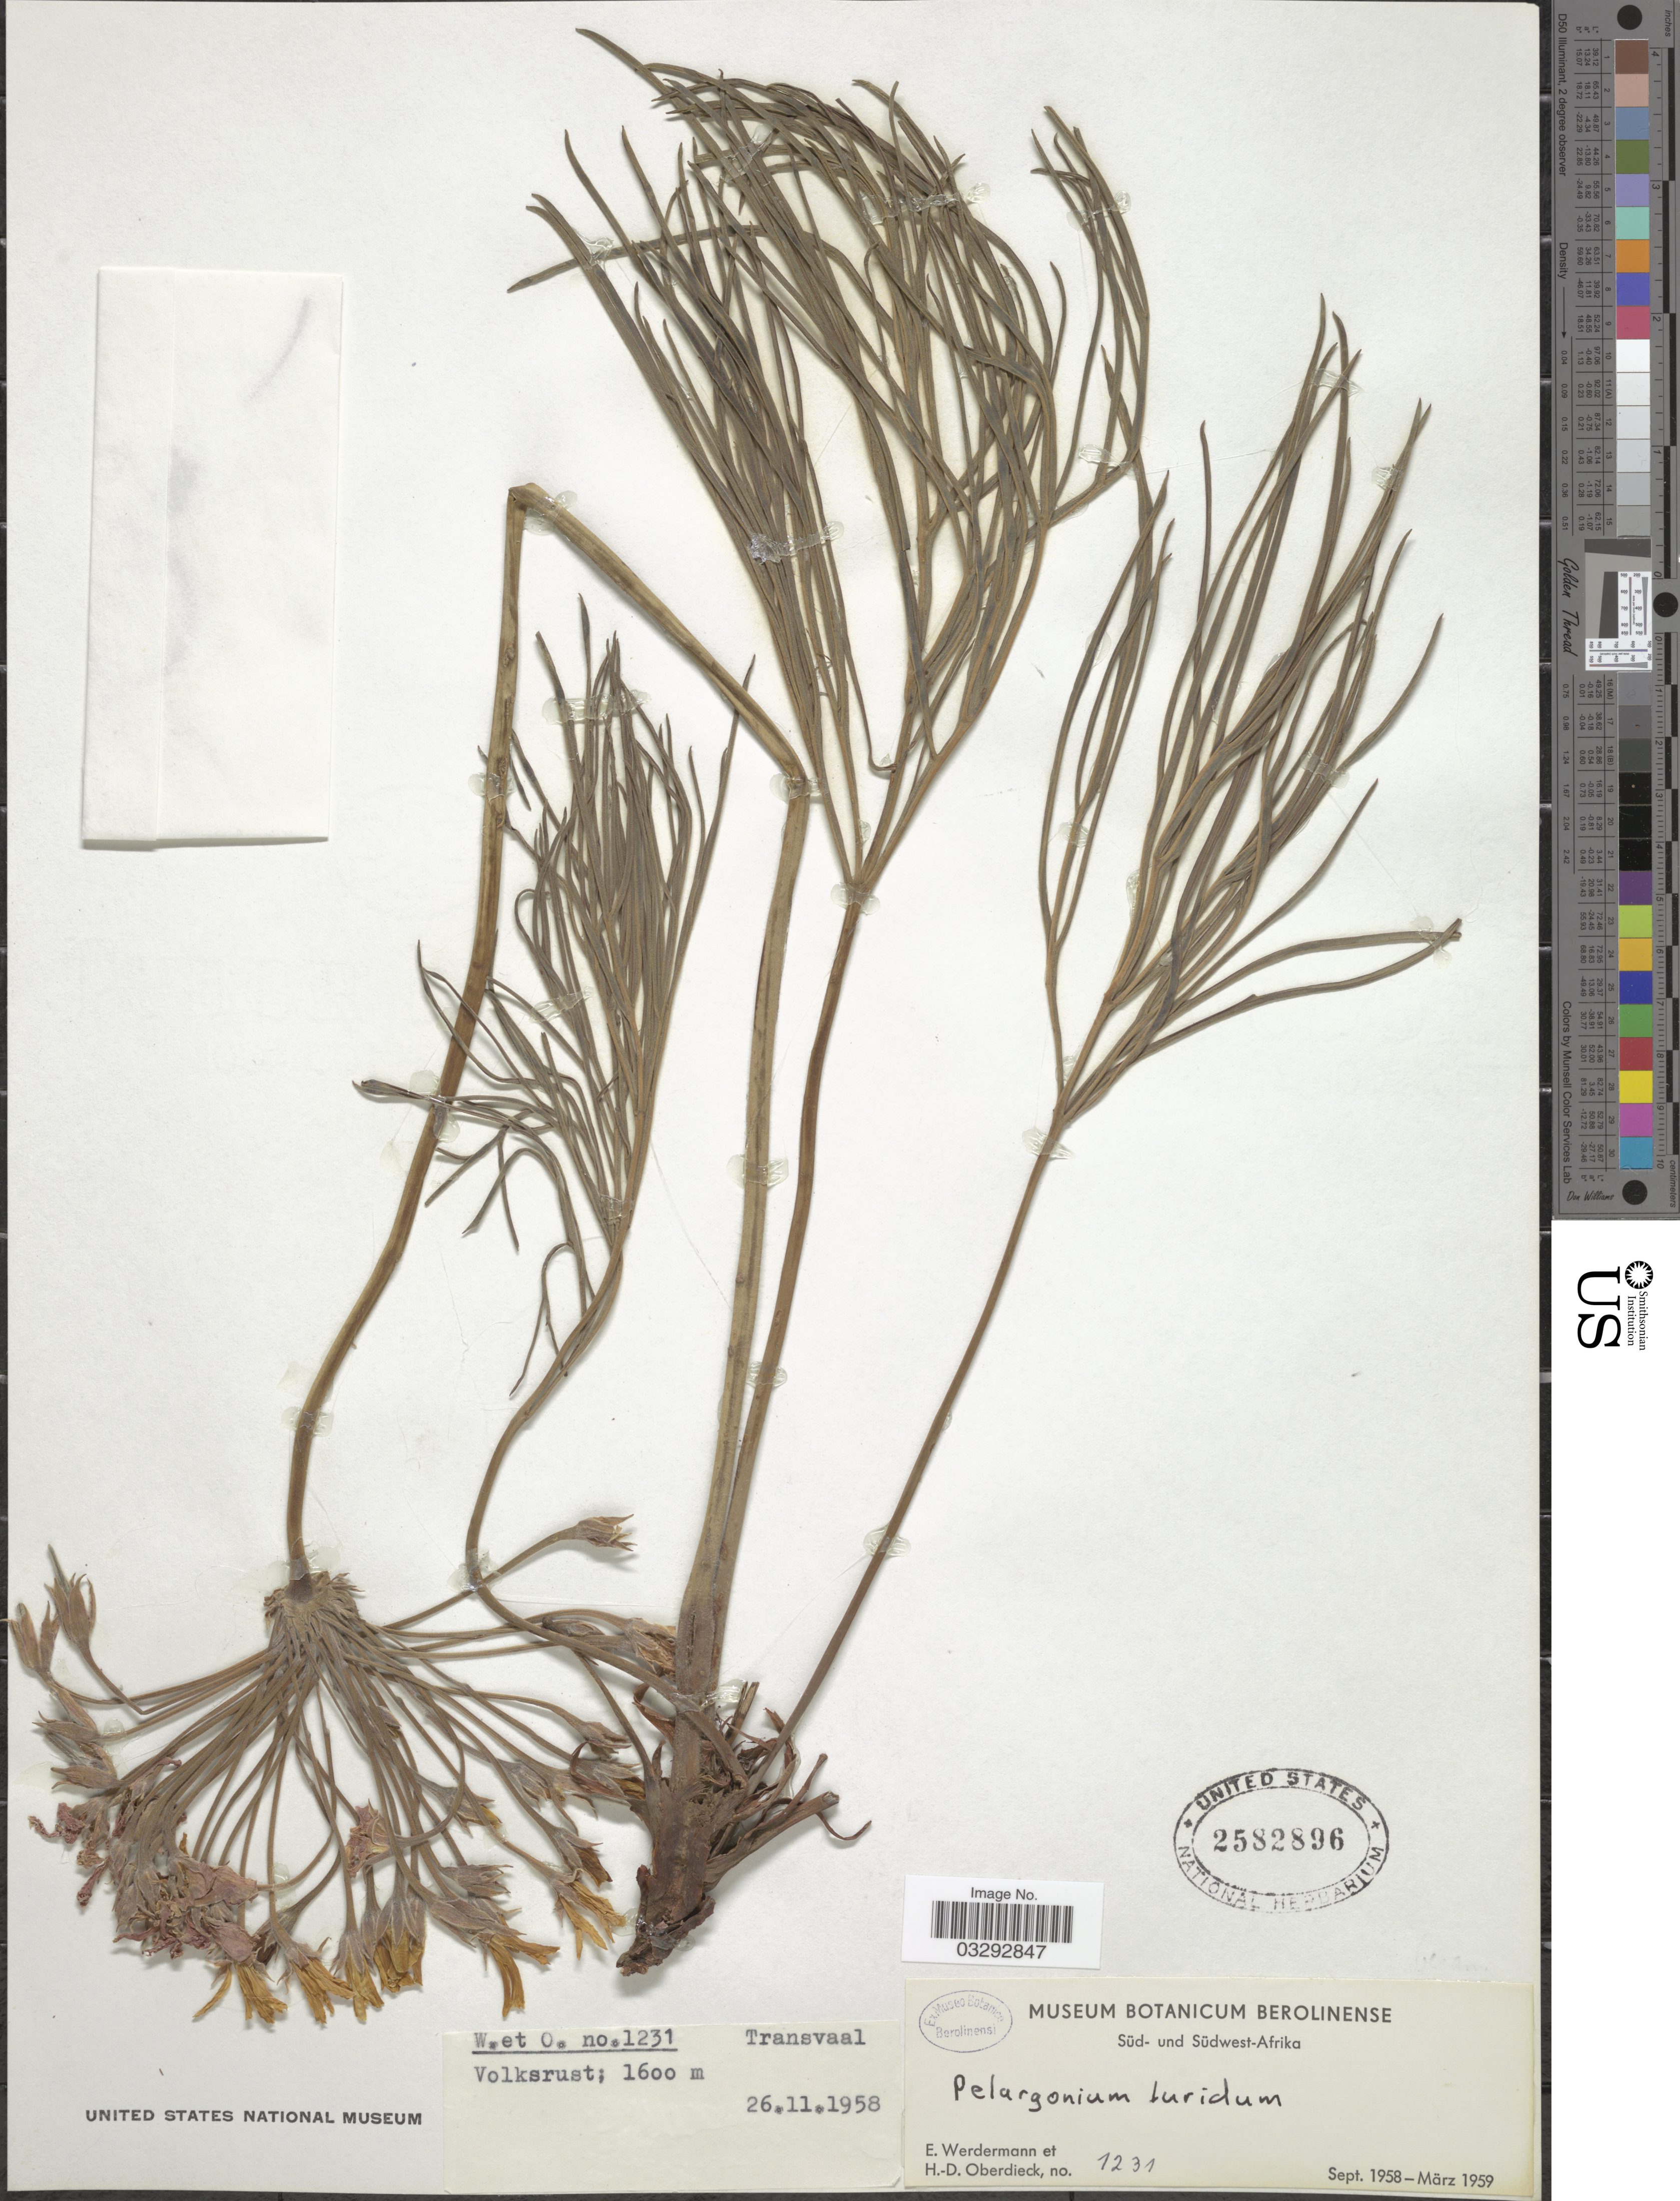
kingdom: Plantae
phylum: Tracheophyta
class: Magnoliopsida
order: Geraniales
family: Geraniaceae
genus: Pelargonium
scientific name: Pelargonium luridum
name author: (Andrews) Sweet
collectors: E. Werdermann & H. Oberdieck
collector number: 1231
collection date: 1958-11-26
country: South Africa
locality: Transvaal, Volksrust.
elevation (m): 1600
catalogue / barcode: US 2582896